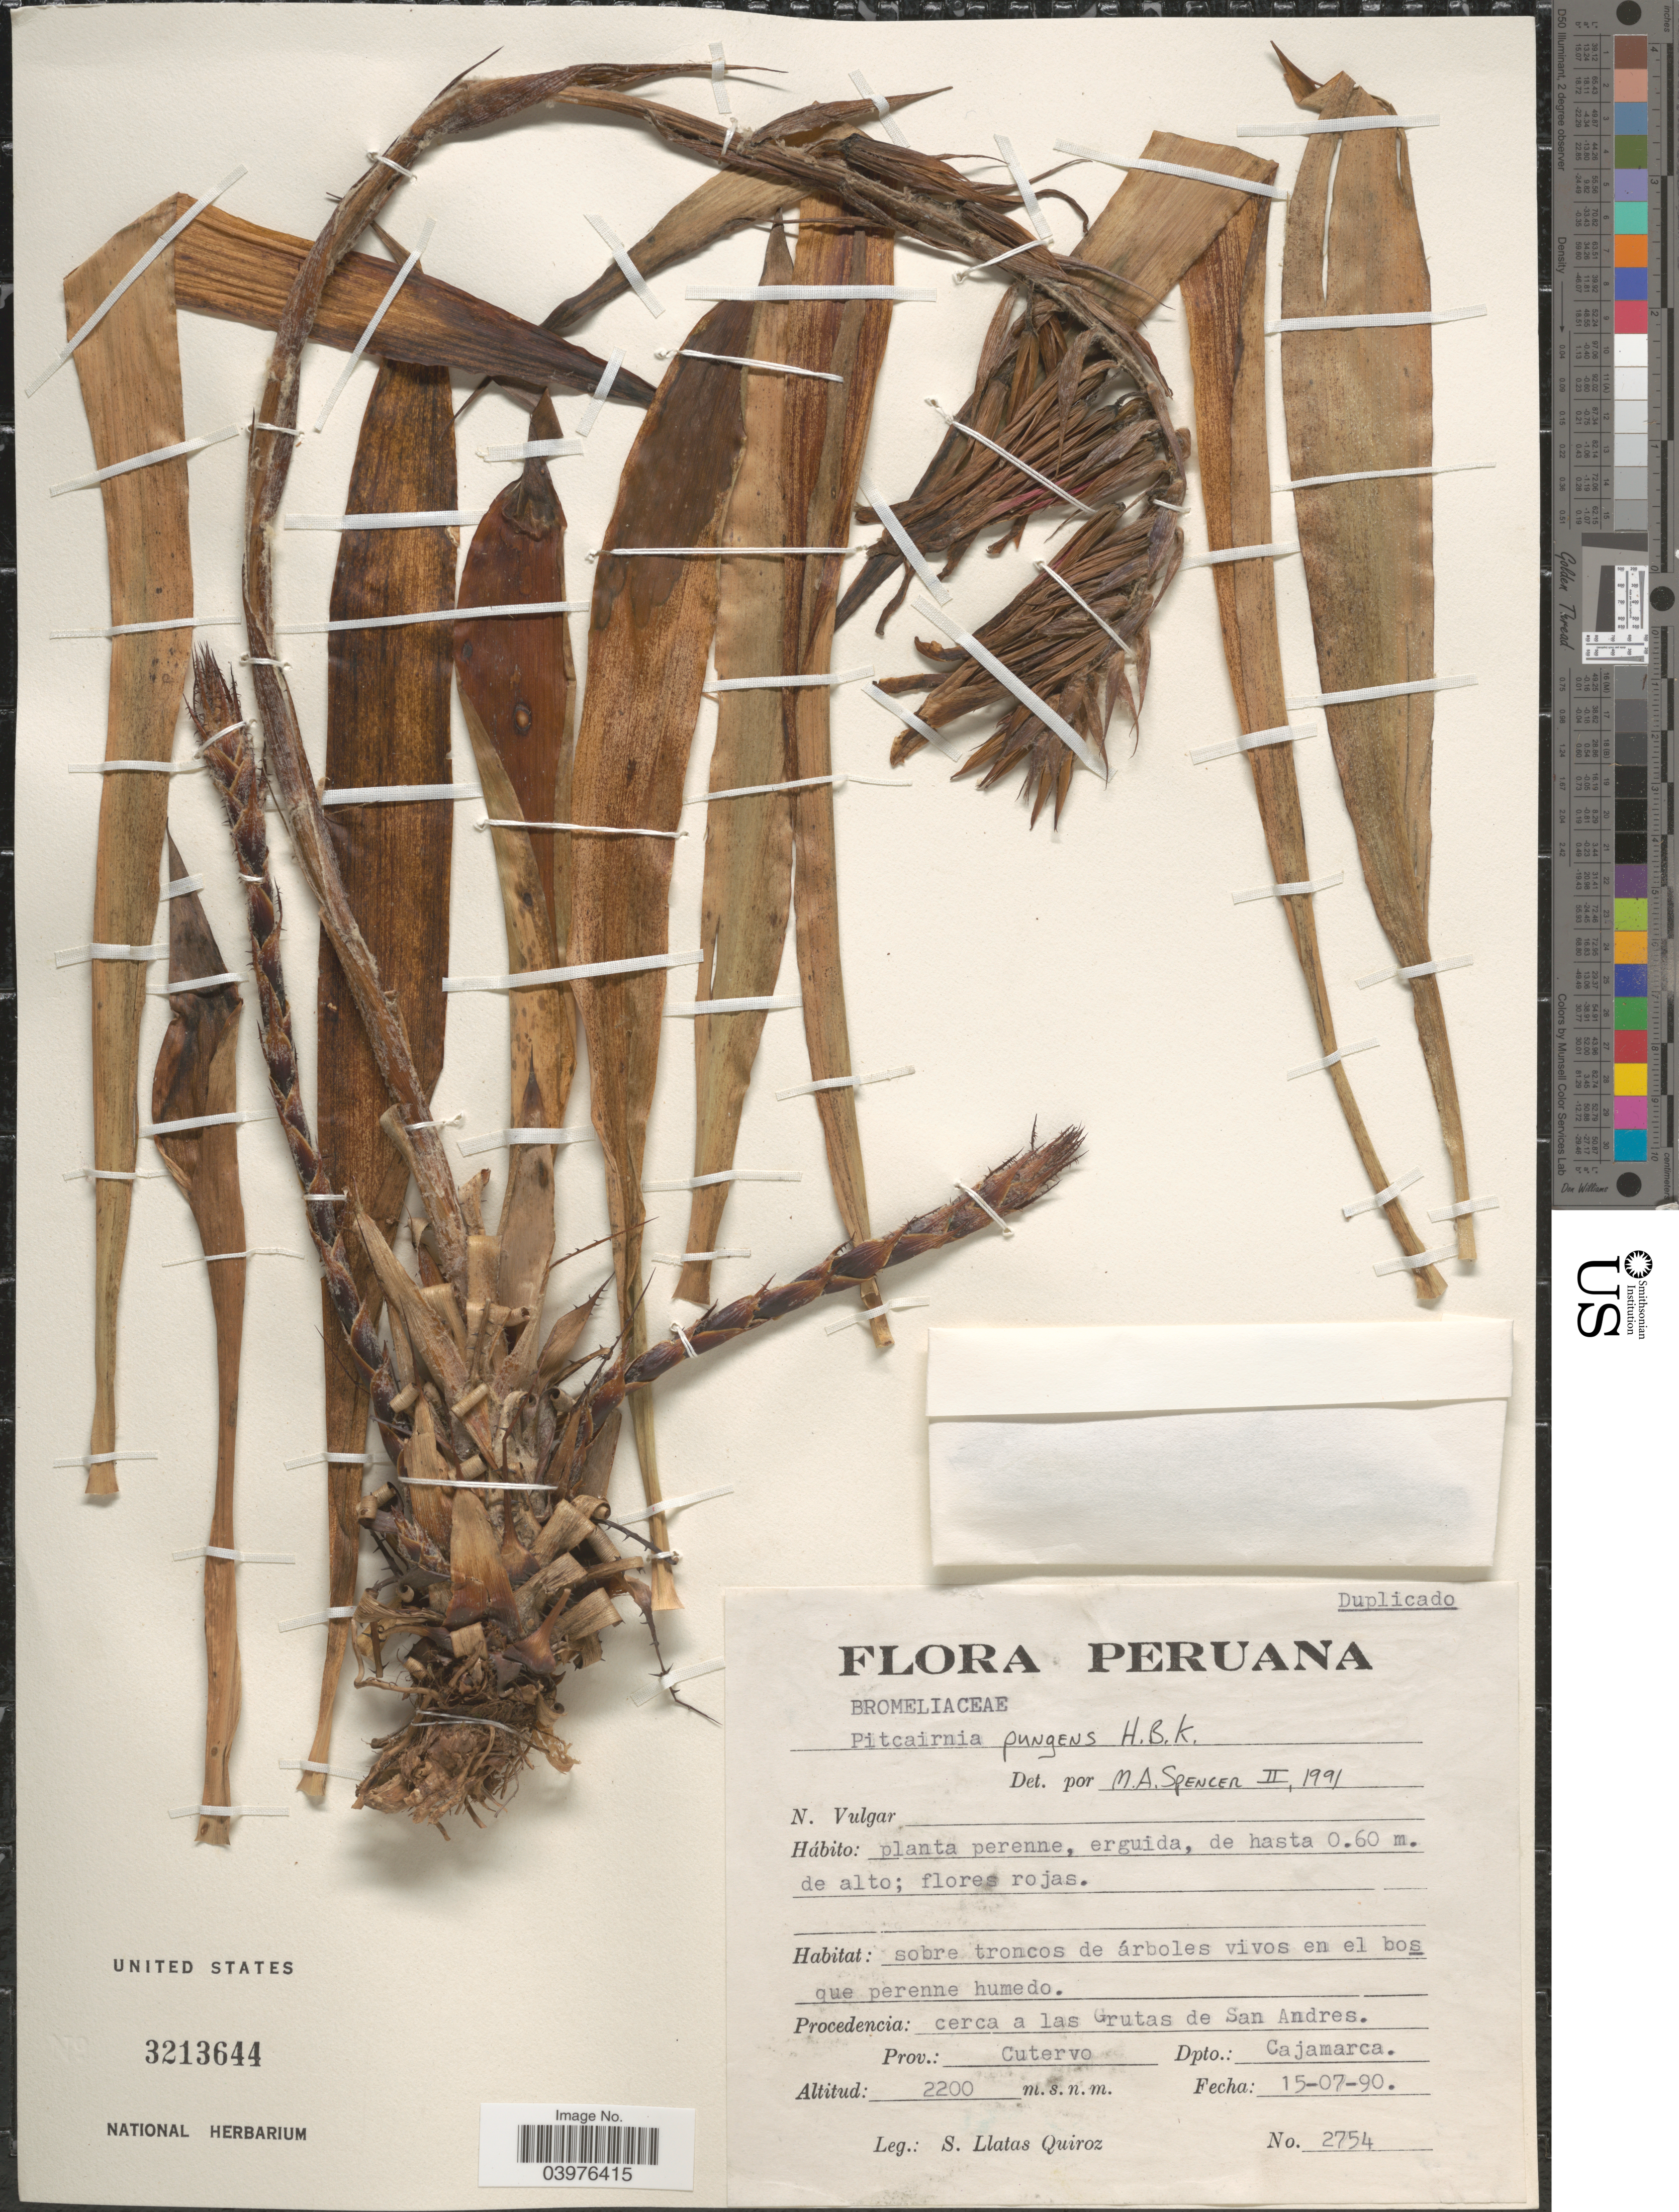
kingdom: Plantae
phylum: Tracheophyta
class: Liliopsida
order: Poales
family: Bromeliaceae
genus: Pitcairnia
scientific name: Pitcairnia pungens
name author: Kunth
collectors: S. Llatas Quiroz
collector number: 2754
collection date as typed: Transcribed d/m/y: 15/7/90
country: Peru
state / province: Cajamarca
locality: Cerca a las Grutas de San Andres. Prov.: Cutervo. Dpto.: Cajamarca.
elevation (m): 2200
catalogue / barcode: US 3213644